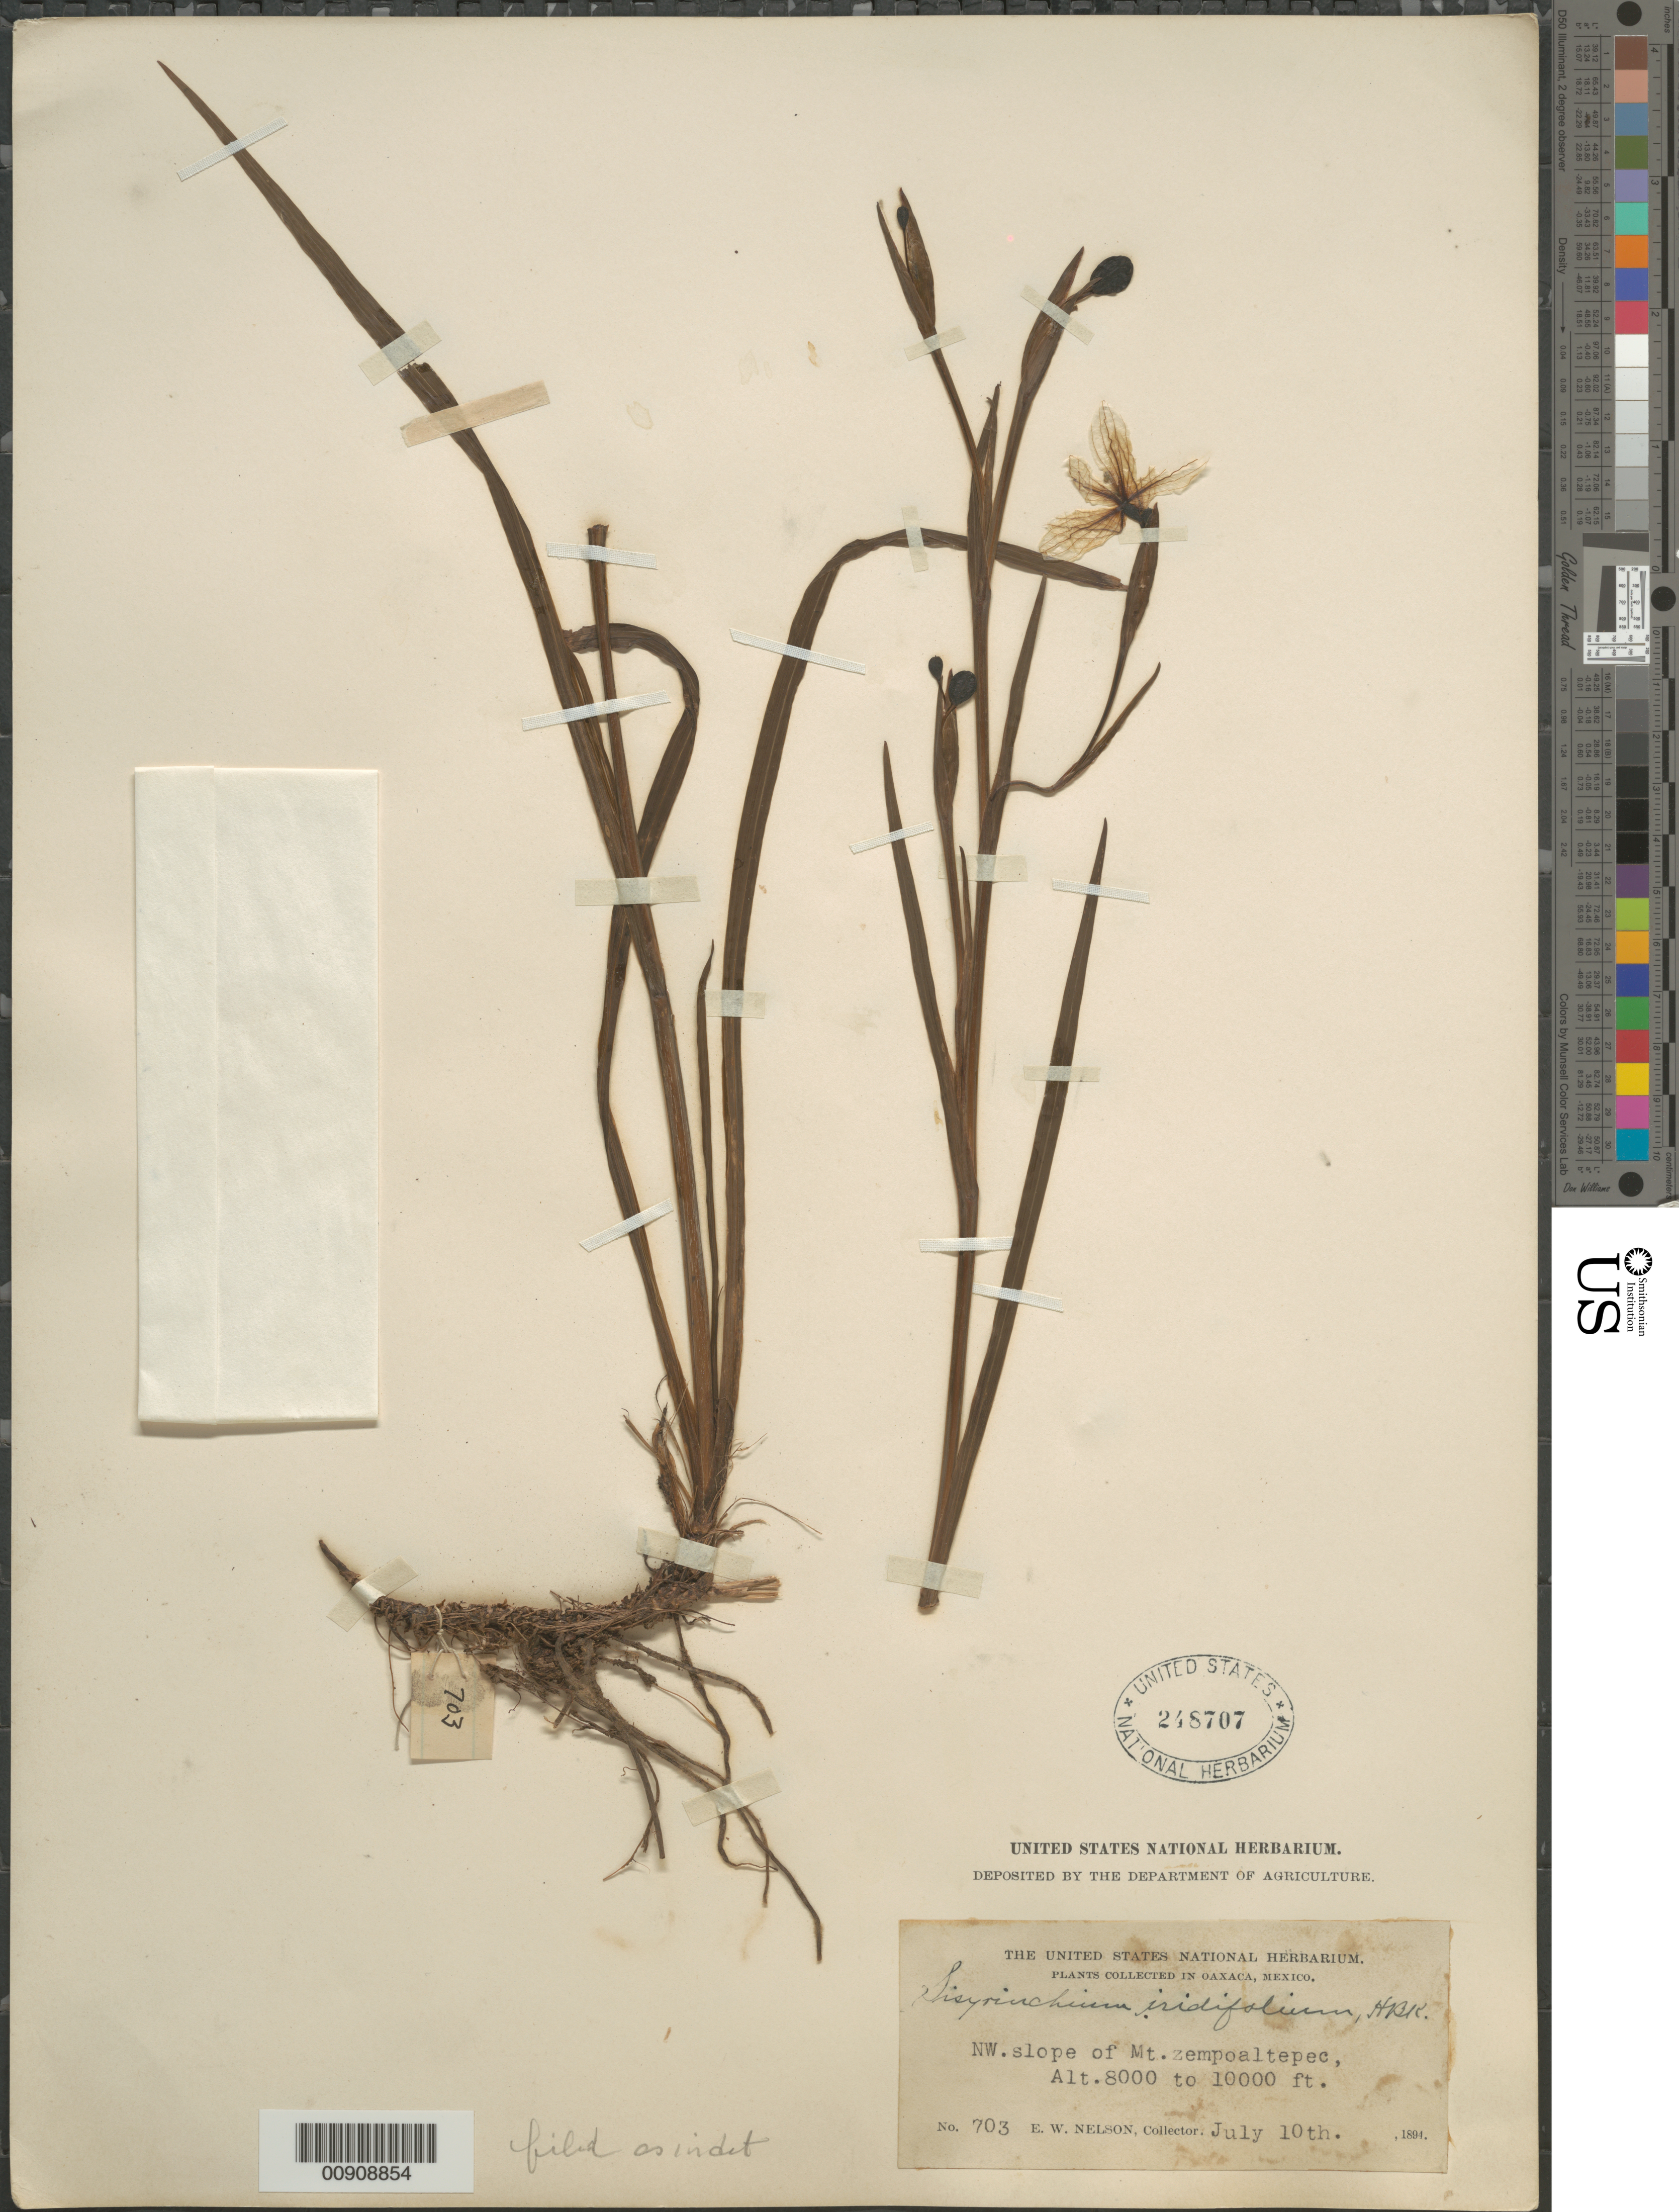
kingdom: Plantae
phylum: Tracheophyta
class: Liliopsida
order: Asparagales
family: Iridaceae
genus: Sisyrinchium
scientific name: Sisyrinchium sp.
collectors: E. W. Nelson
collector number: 703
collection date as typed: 10 Jul 1894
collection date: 1894-07-10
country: Mexico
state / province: Oaxaca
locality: NW slope of Mt. Zempoaltepec.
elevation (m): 2438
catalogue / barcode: US 248707